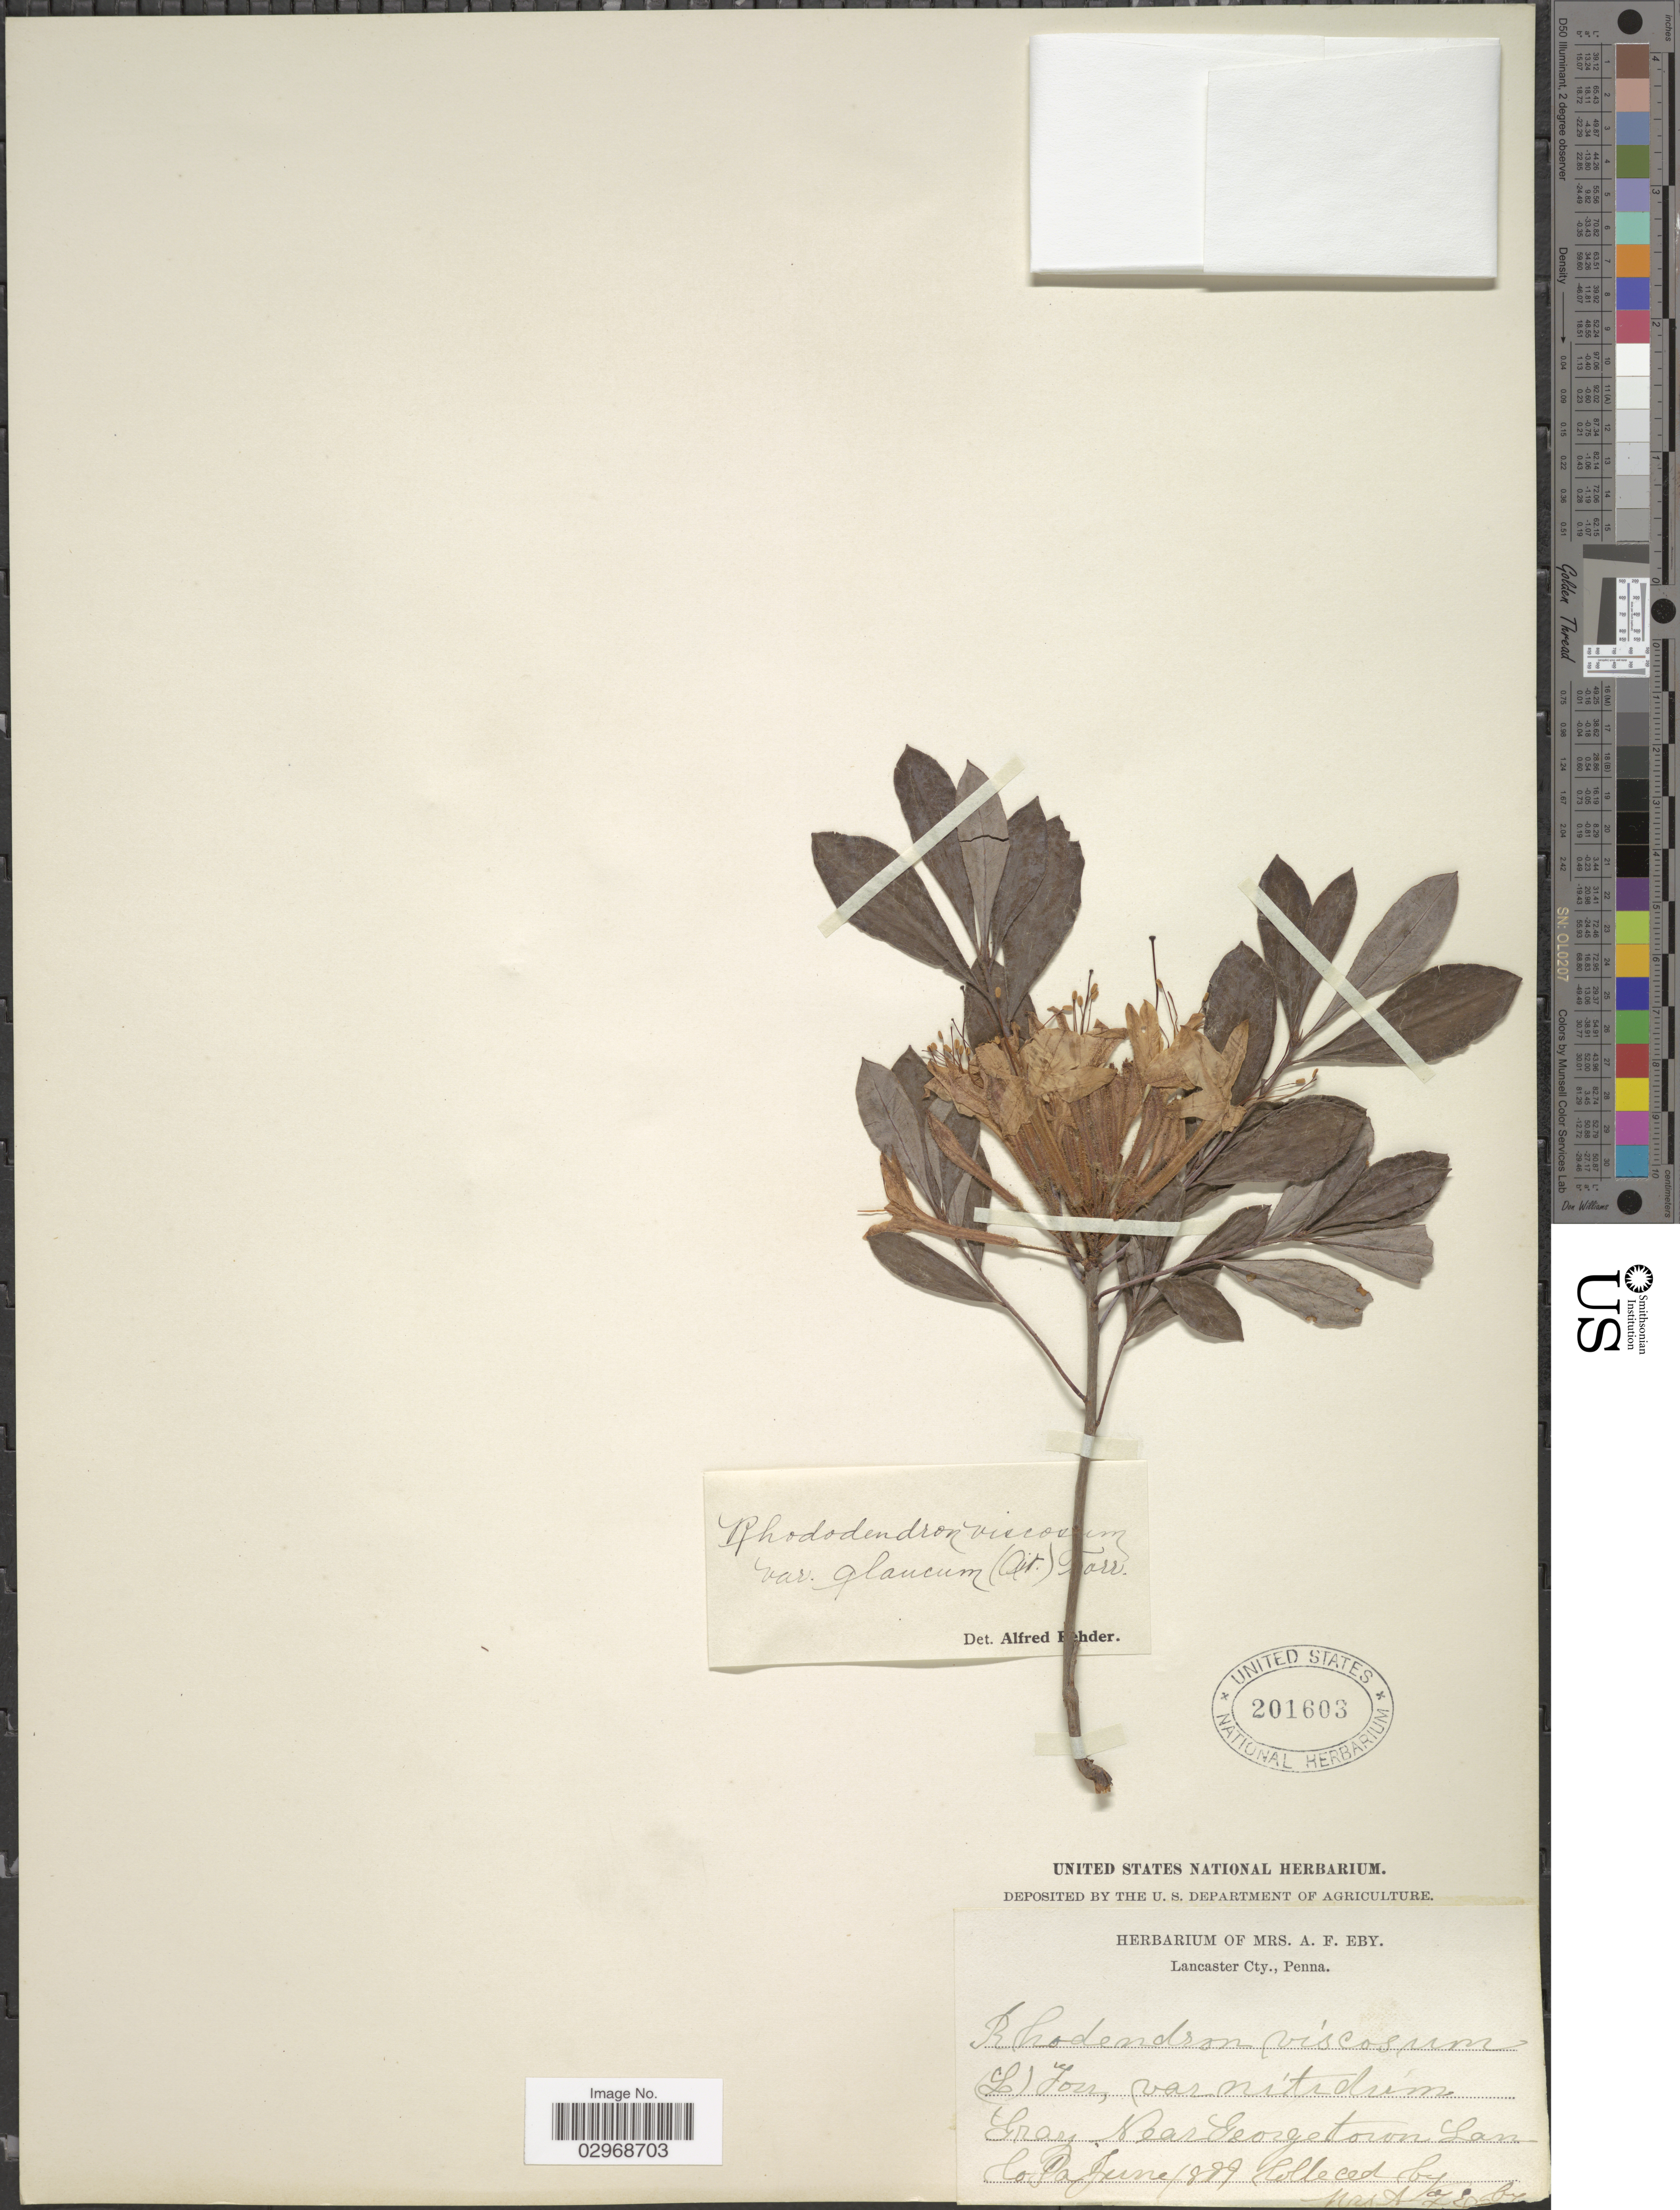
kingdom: Plantae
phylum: Tracheophyta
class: Magnoliopsida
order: Ericales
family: Ericaceae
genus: Rhododendron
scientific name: Rhododendron viscosum var. glaucum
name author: (Aiton) Torr.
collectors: Mrs. A. F. Eby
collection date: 1889-06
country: United States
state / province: Pennsylvania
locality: Lancaster Cty., Near Georgetown, Lan Co.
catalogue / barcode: US 201603